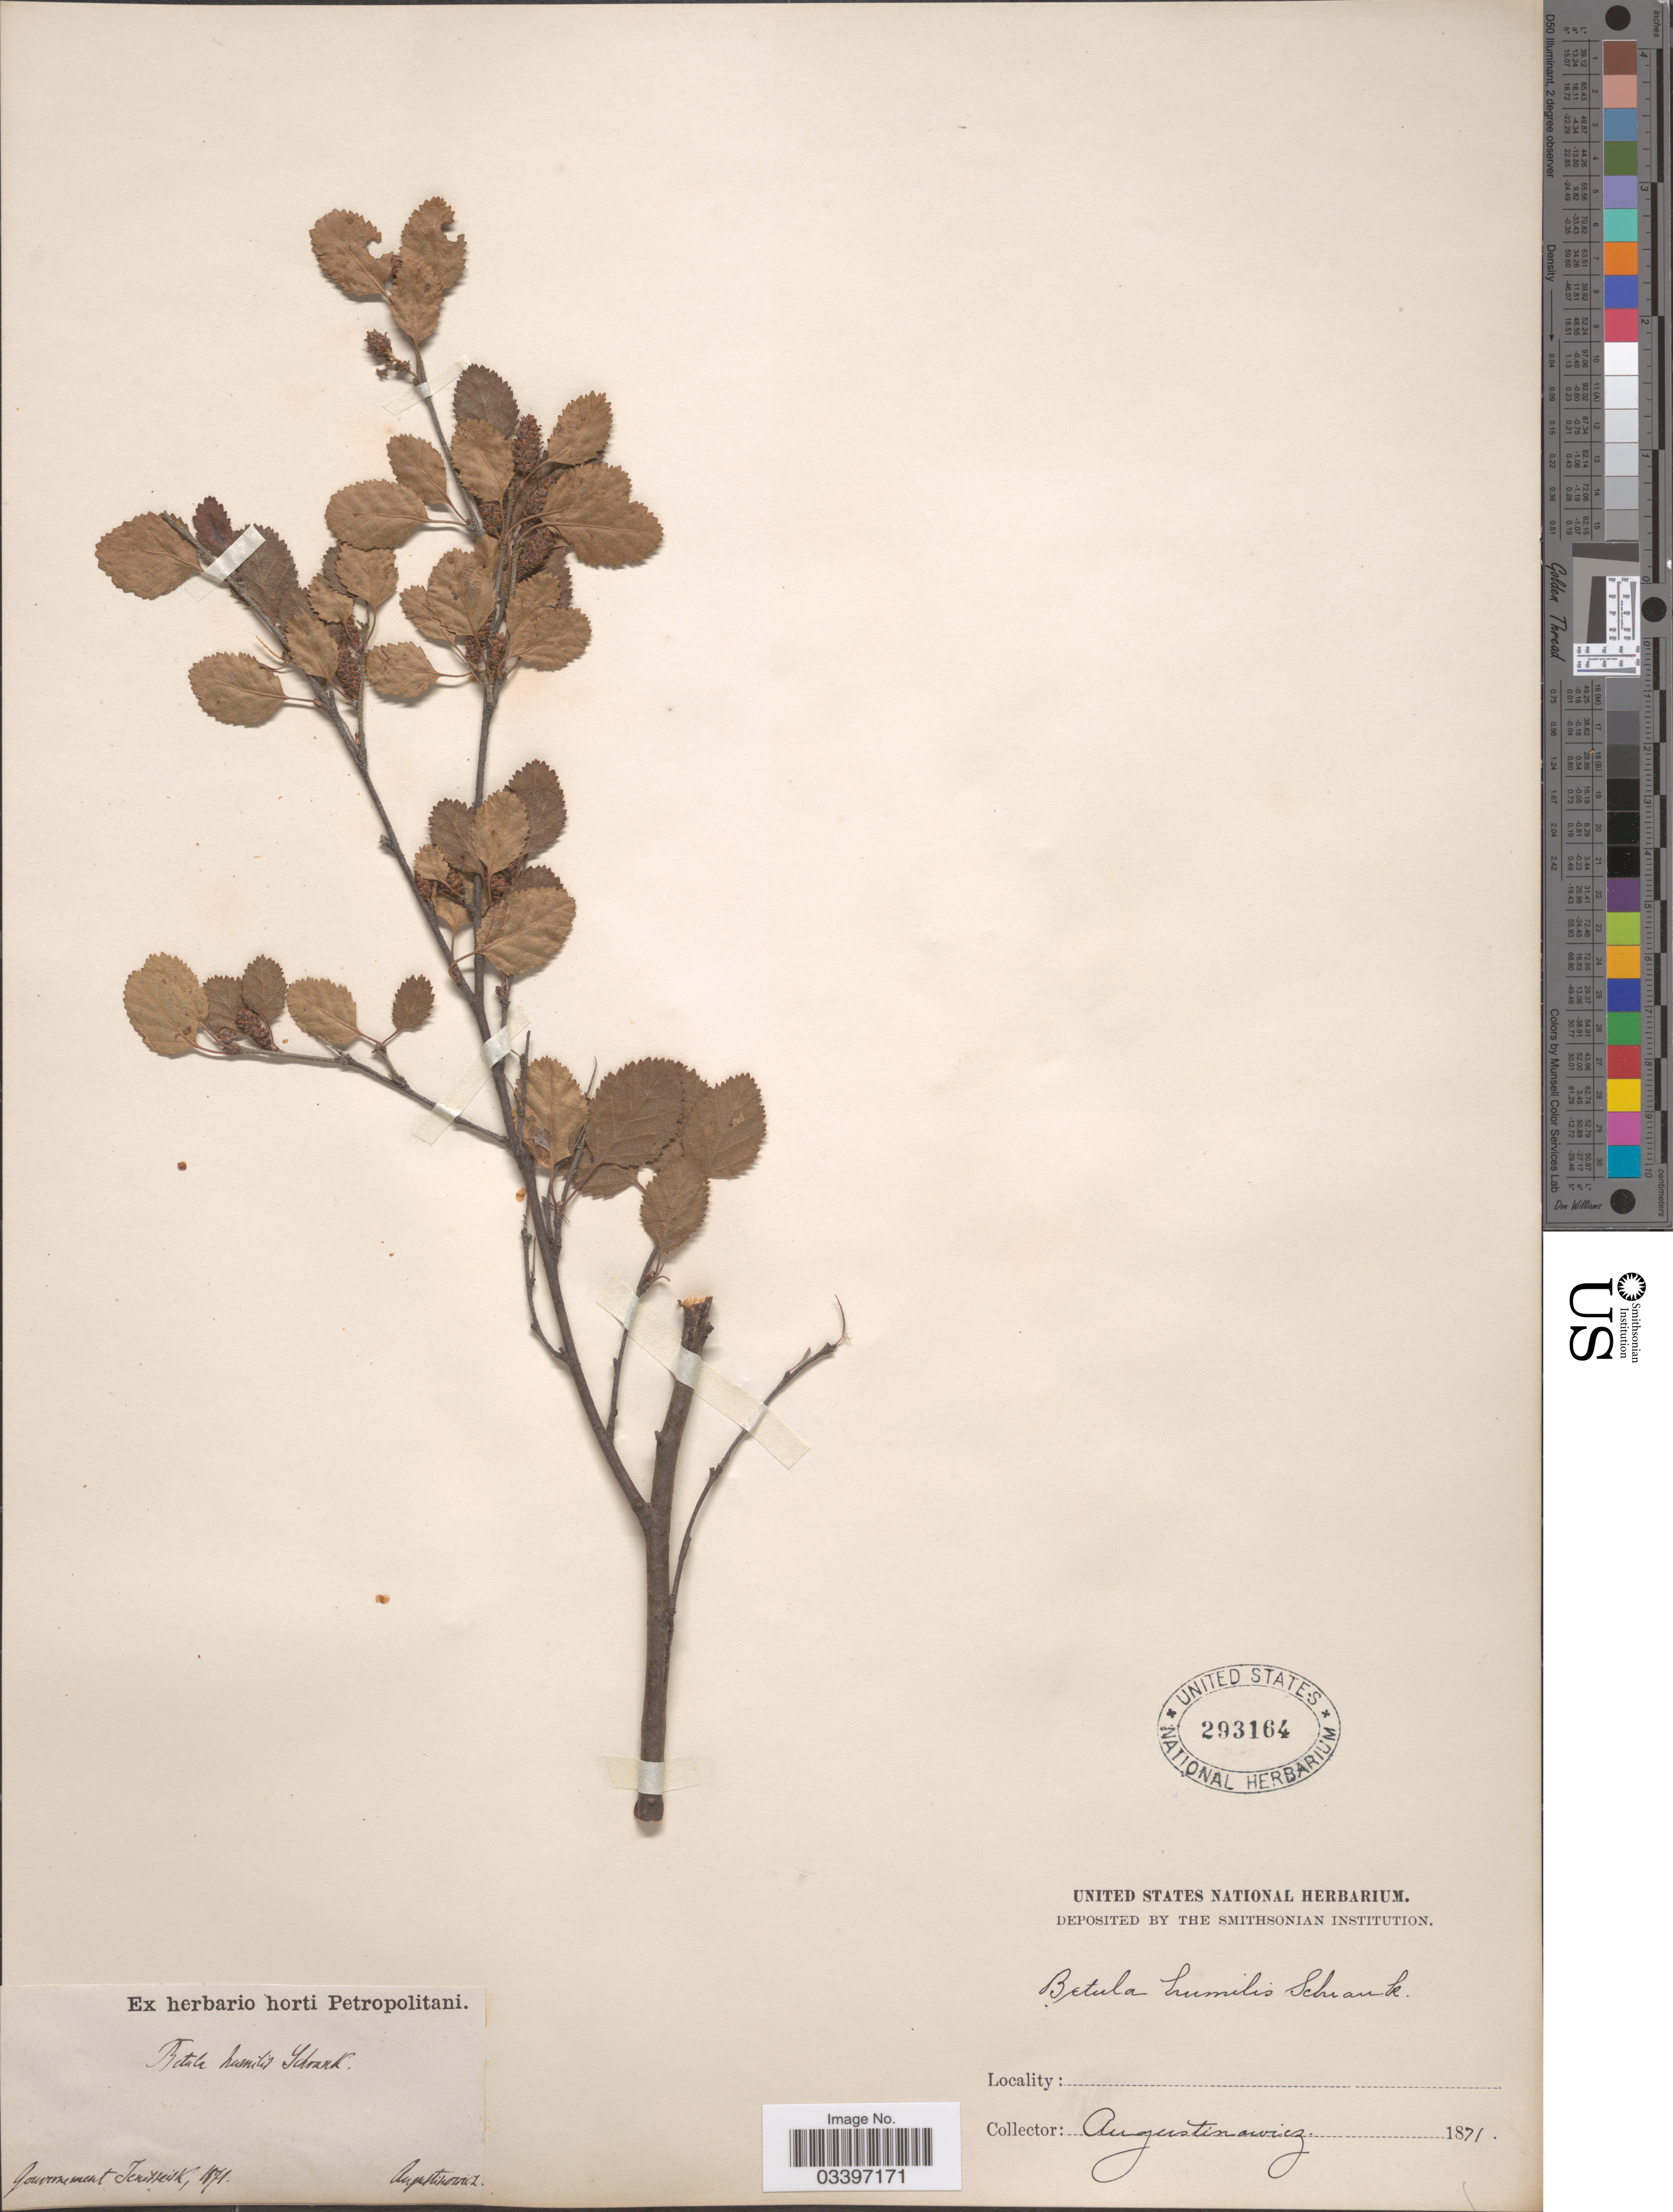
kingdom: Plantae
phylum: Tracheophyta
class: Magnoliopsida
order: Fagales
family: Betulaceae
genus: Betula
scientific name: Betula pubescens var. friesii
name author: (Larsson ex Hartm.) Nyman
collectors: Augustinowicz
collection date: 1871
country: Russian Federation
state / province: Krasnoyarsk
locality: Gouvernemont Jenisseisk.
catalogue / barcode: US 293164